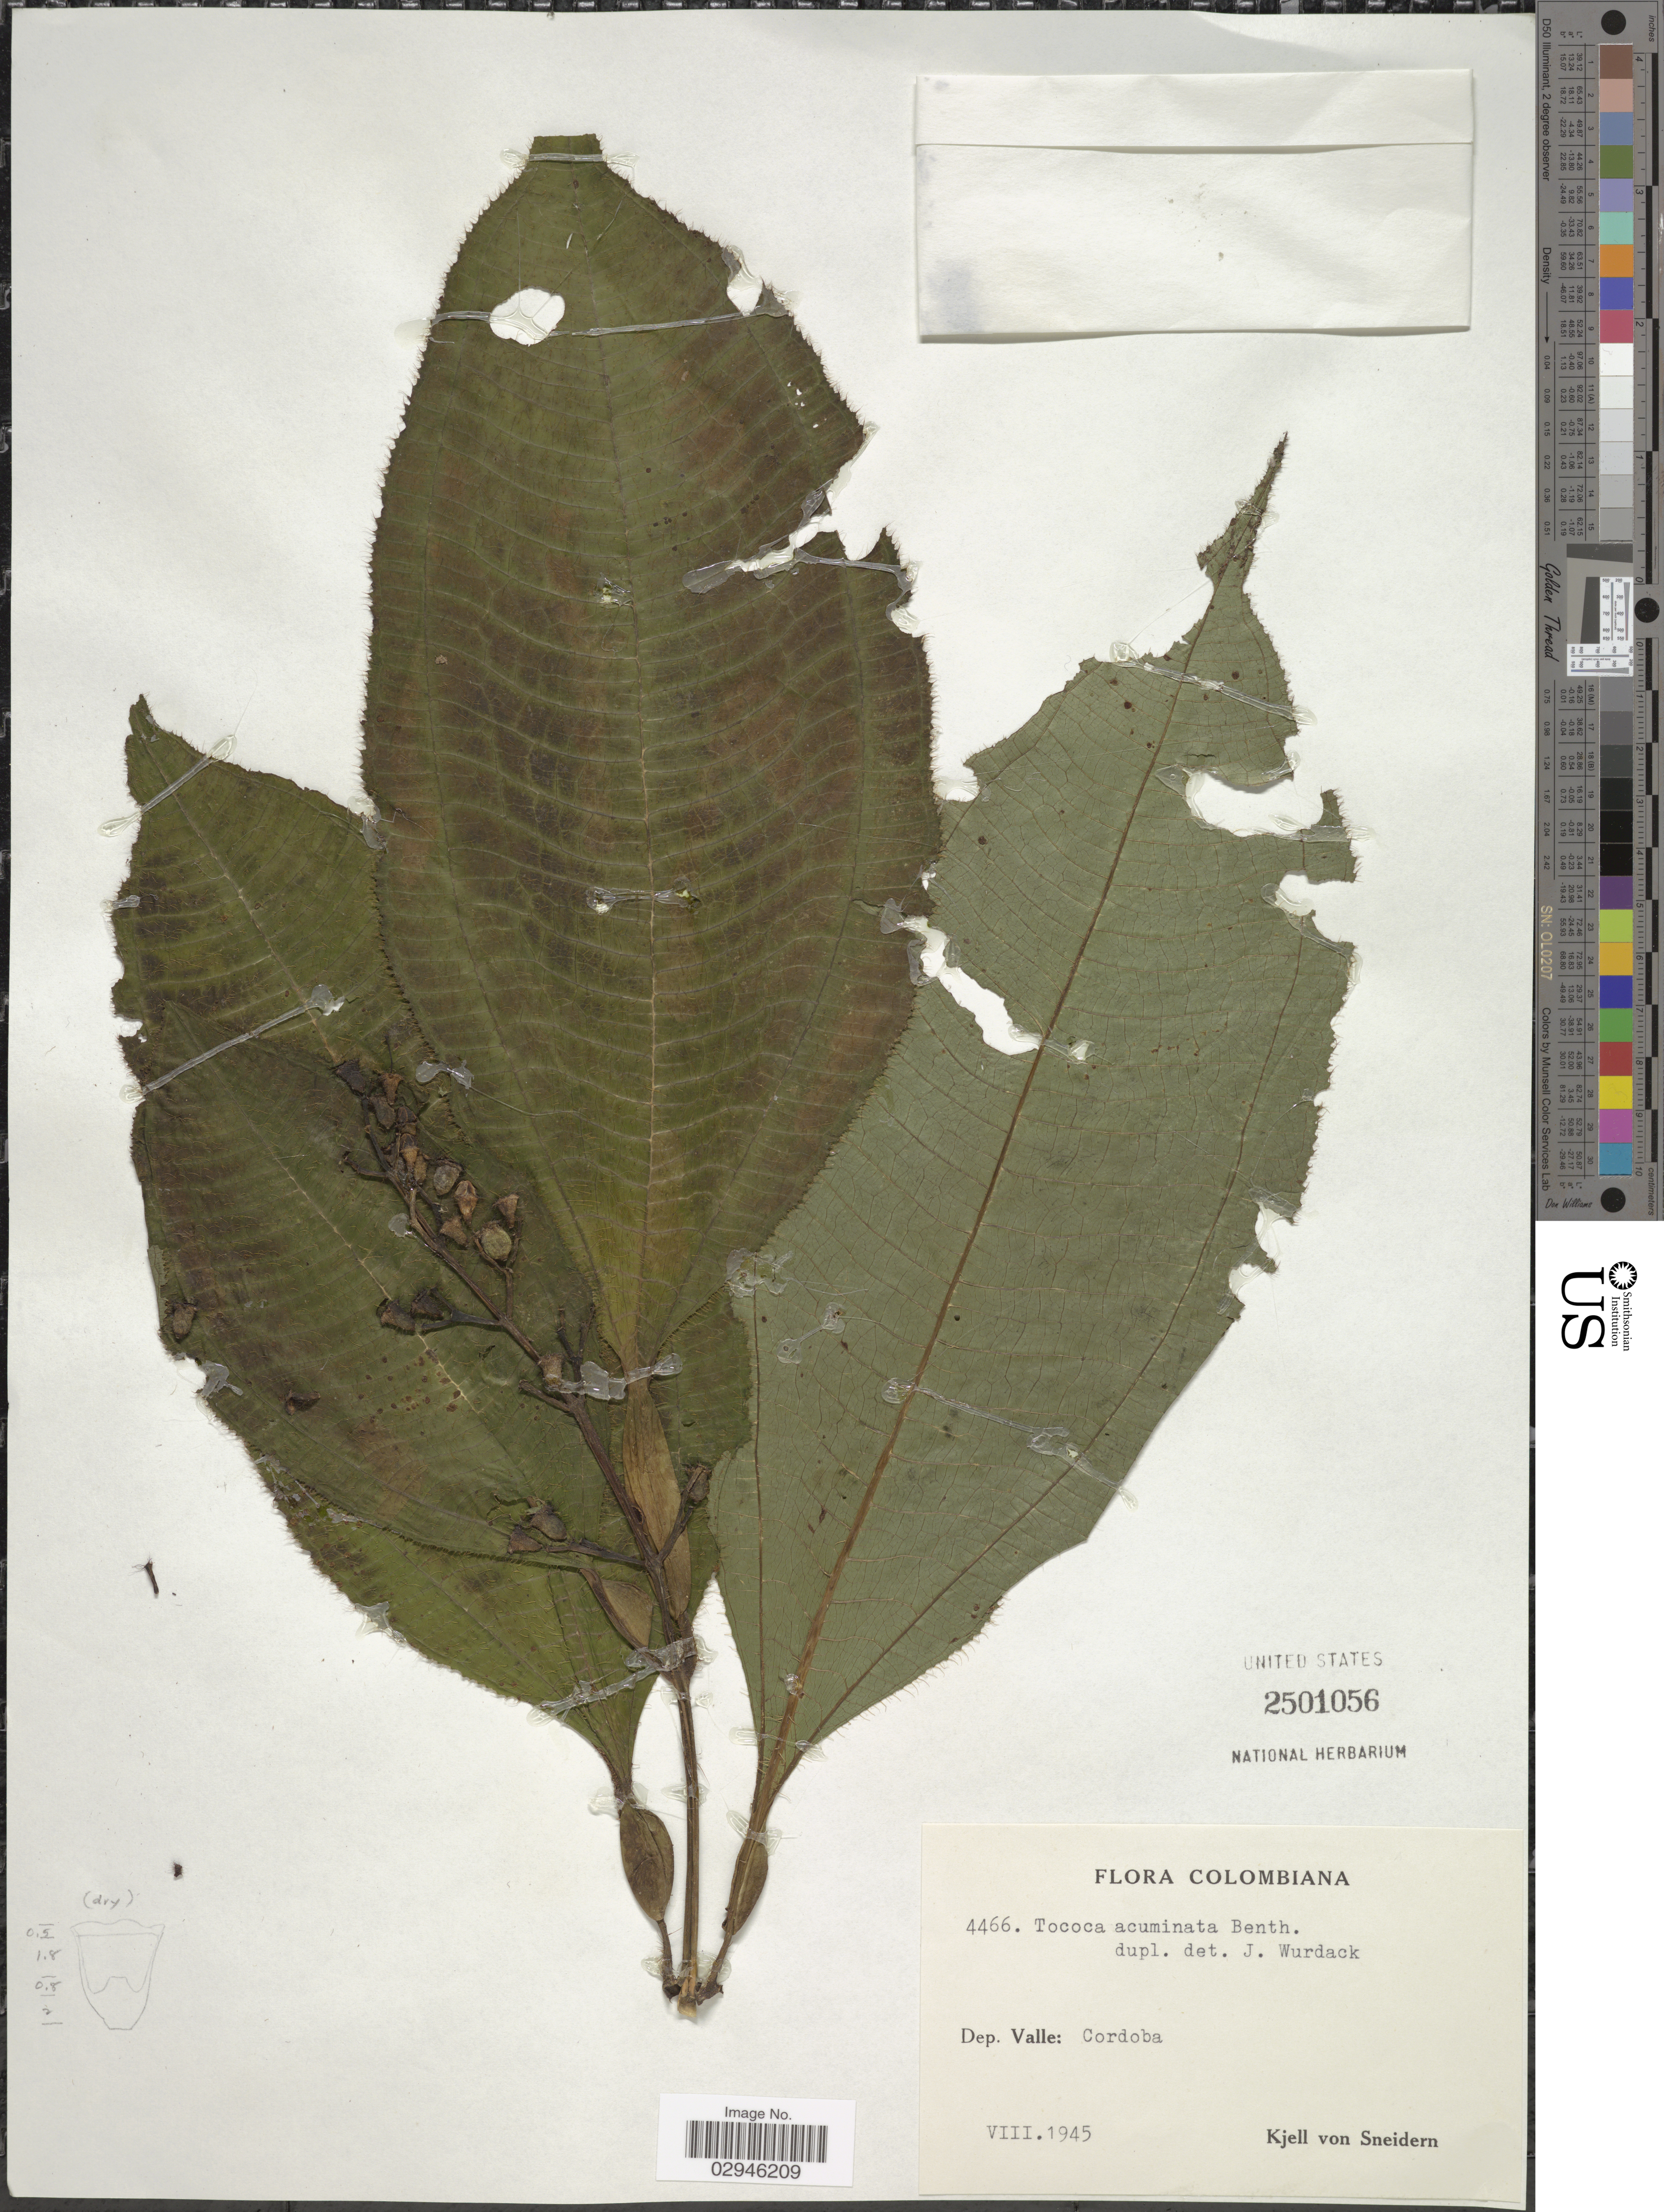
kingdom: Plantae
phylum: Tracheophyta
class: Magnoliopsida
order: Myrtales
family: Melastomataceae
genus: Tococa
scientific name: Tococa acuminata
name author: Benth.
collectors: K. von Sneidern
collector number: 4466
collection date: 1945-08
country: Colombia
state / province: Valle del Cauca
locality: Dep. Valle: Cordoba.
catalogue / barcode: US 2501056